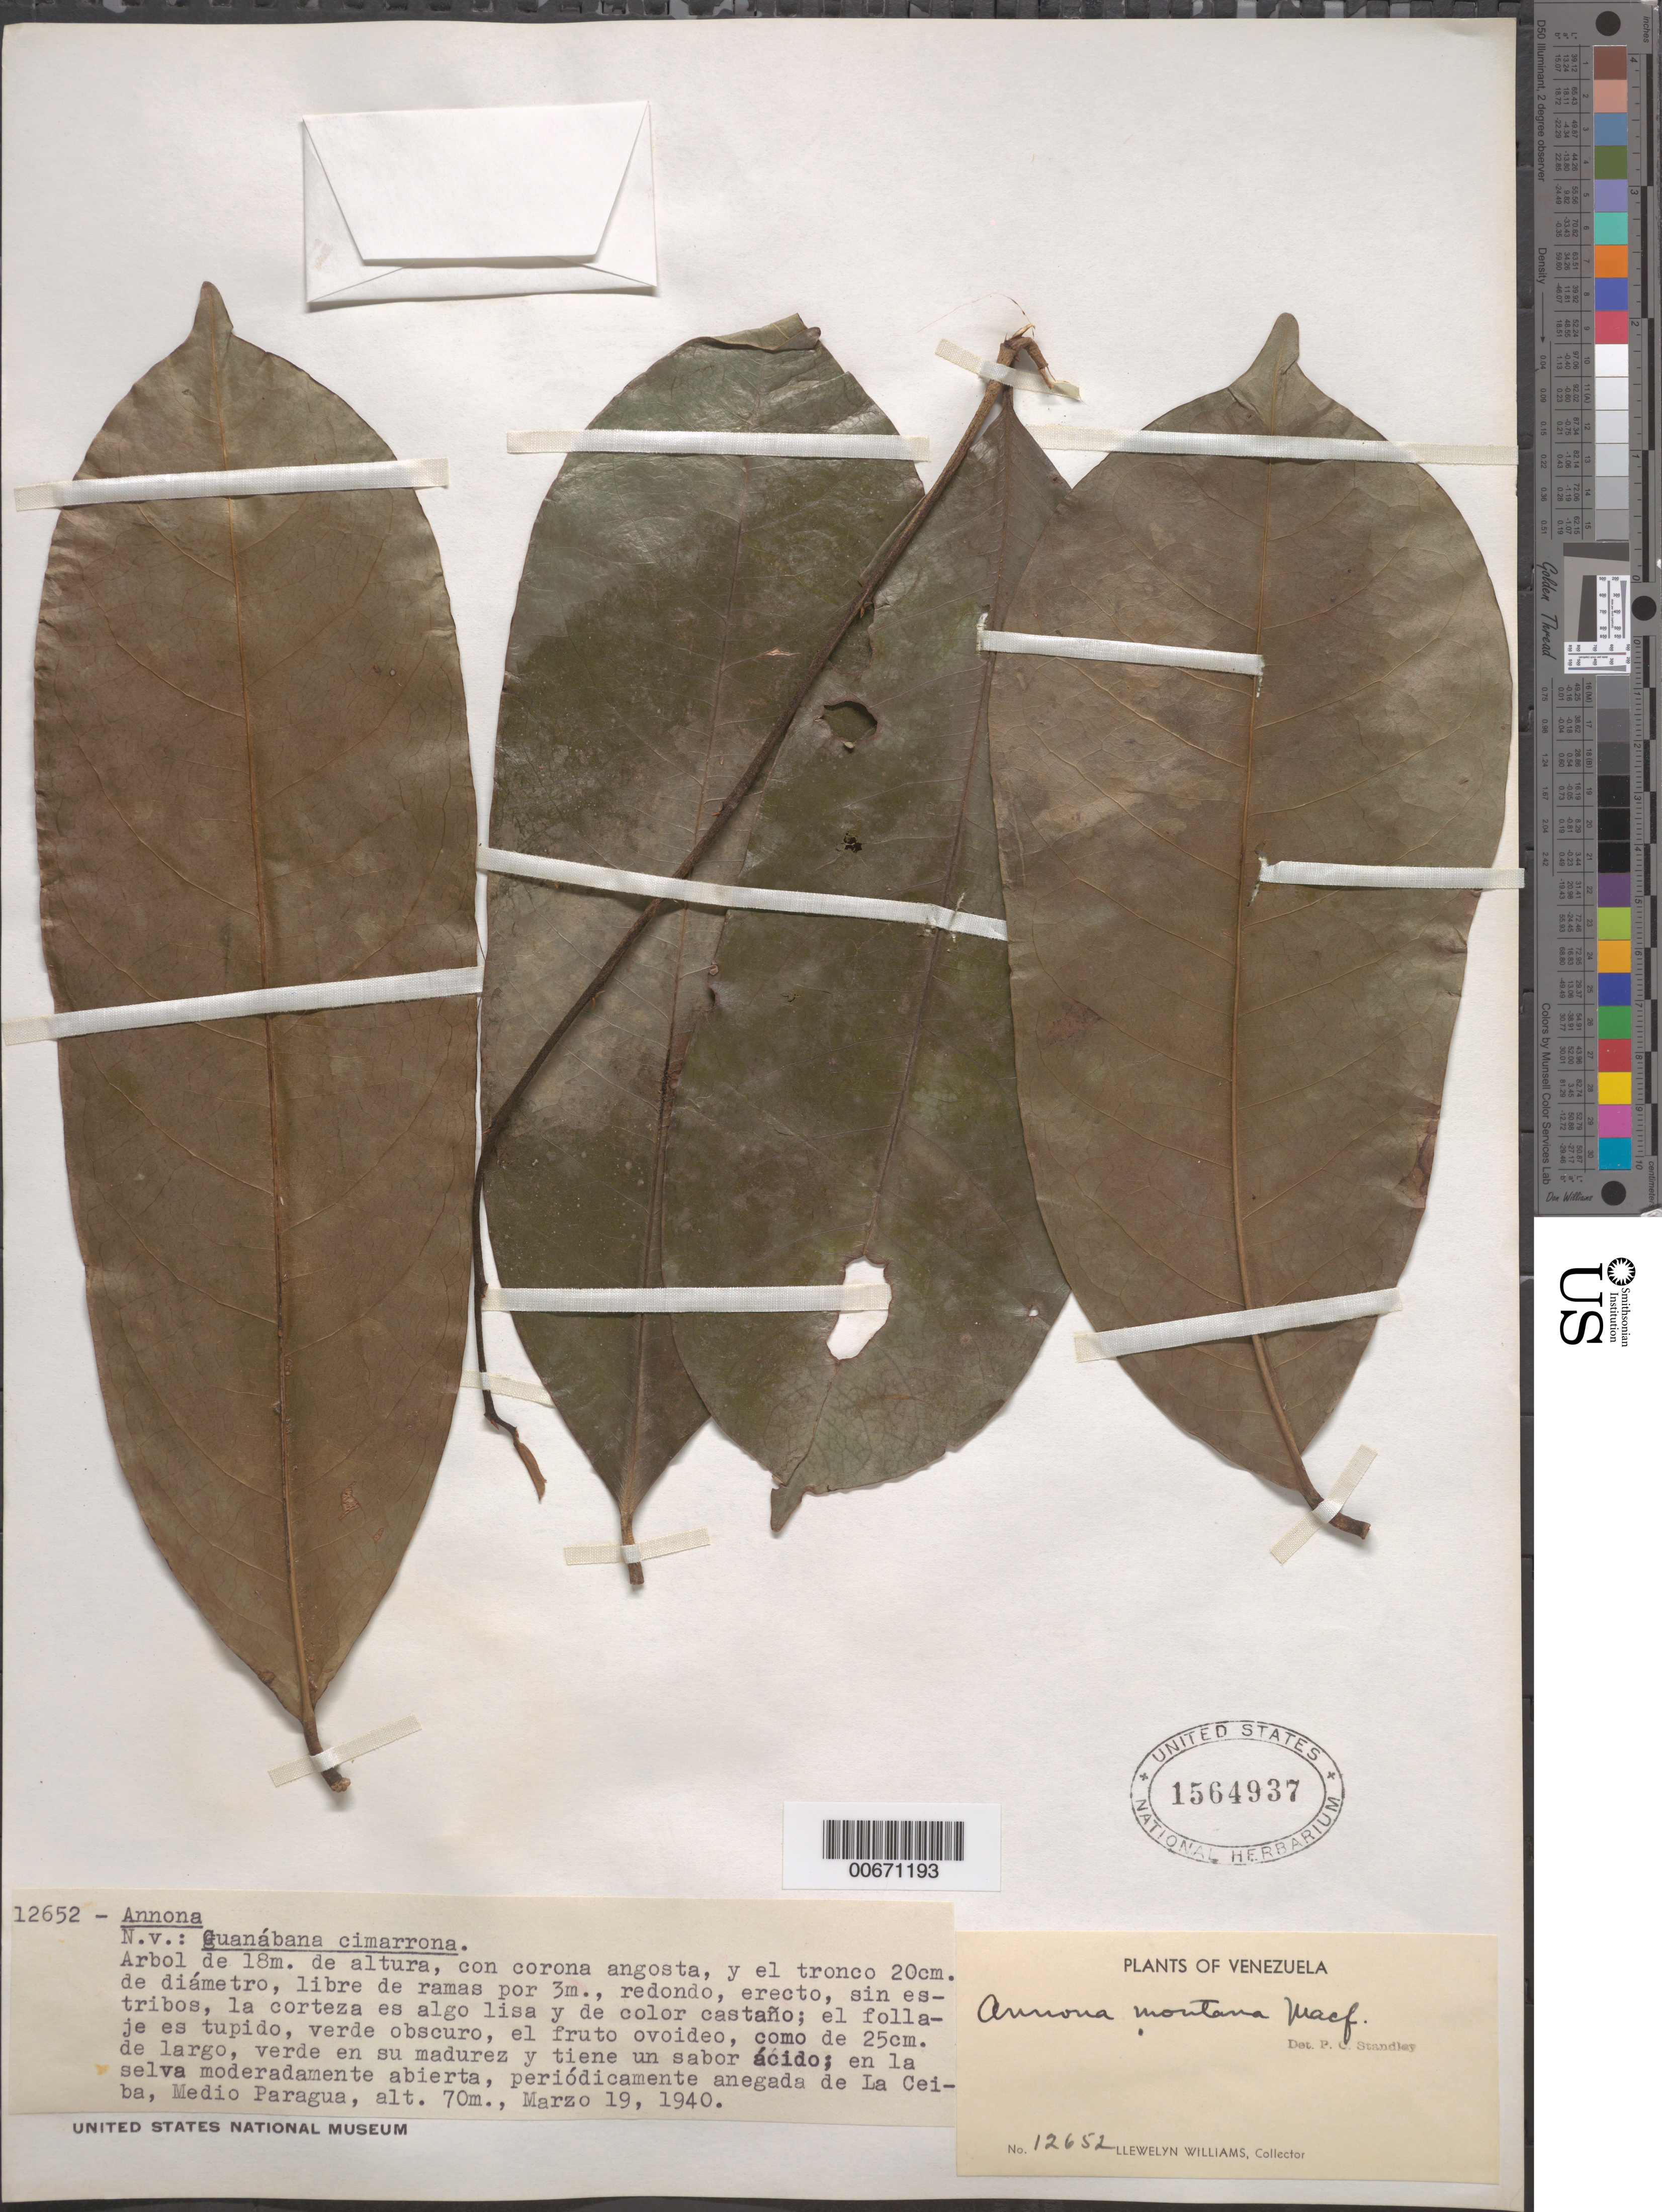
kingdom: Plantae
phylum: Tracheophyta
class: Magnoliopsida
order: Magnoliales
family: Annonaceae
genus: Annona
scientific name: Annona montana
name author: Macfad.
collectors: Ll. Williams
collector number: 12652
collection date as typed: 19-Mar-40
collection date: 1940-03-19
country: Venezuela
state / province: Bolívar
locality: La Ceiba, Medio Paragua; Río Asa, afl. del Paragua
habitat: Selva moderadamente abierta, periódicamente anegada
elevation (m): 70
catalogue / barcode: US 1564937